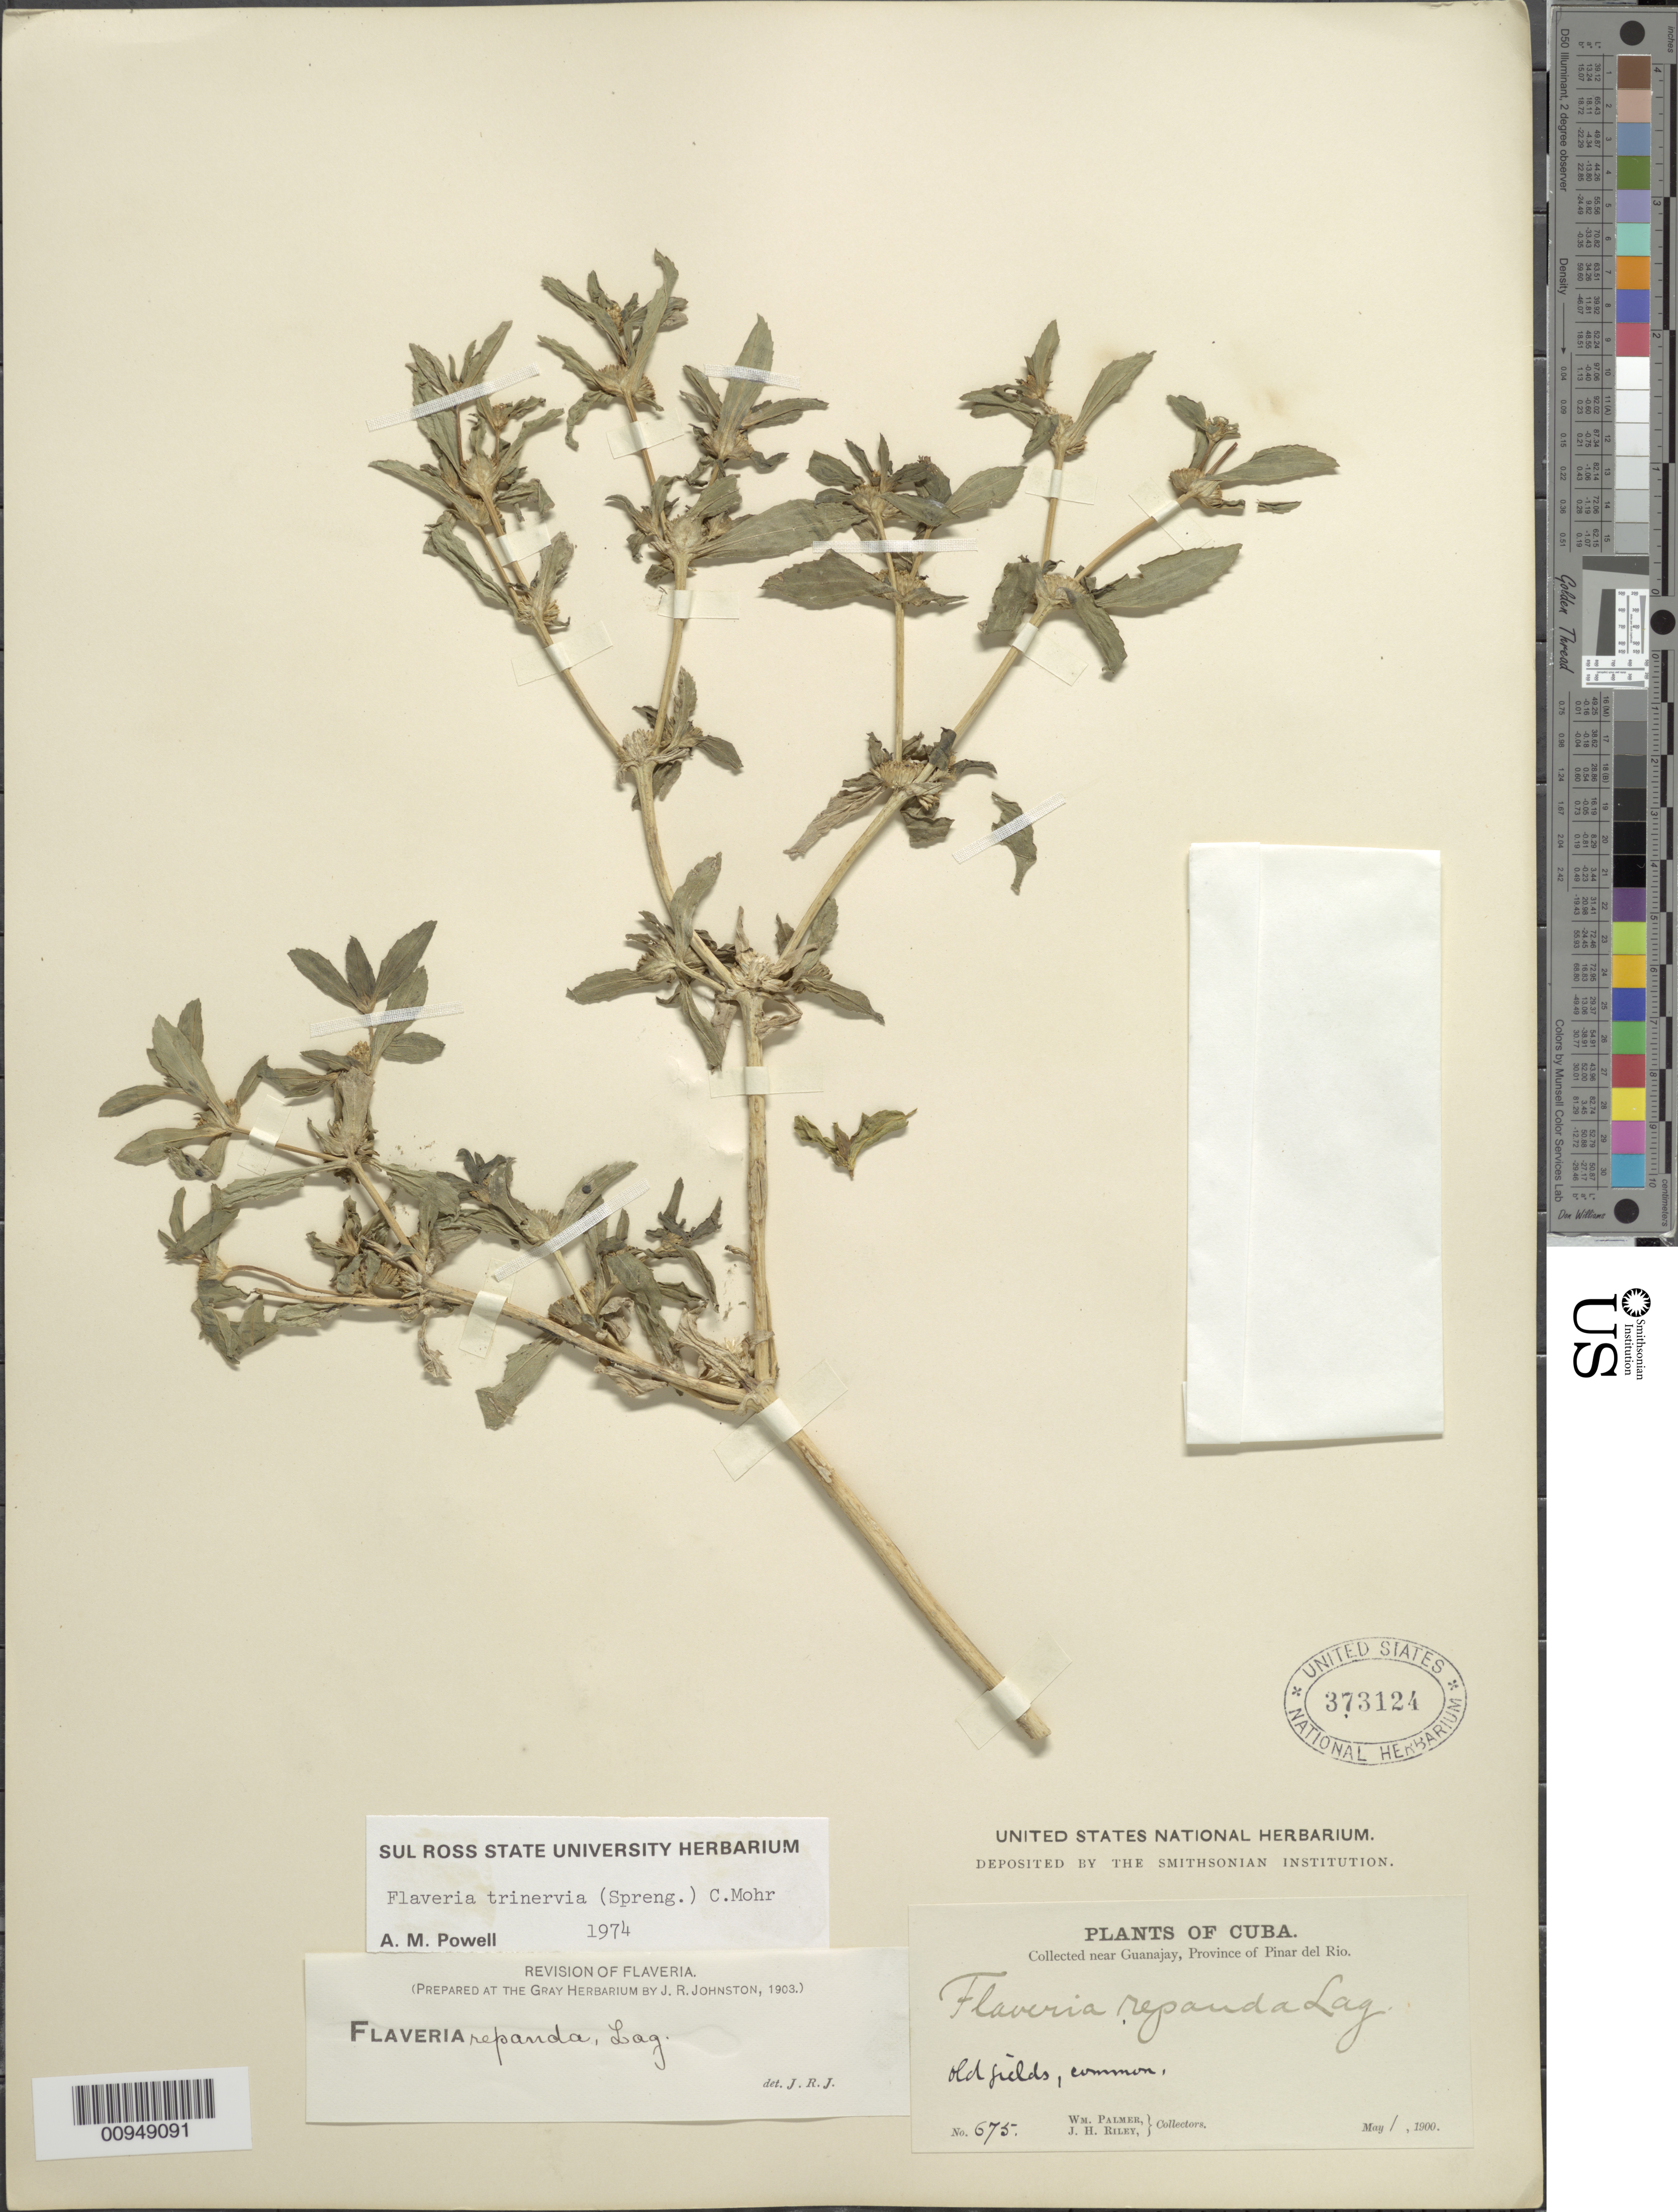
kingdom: Plantae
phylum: Tracheophyta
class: Magnoliopsida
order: Asterales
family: Asteraceae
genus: Flaveria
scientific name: Flaveria trinervia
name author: (Spreng.) C. Mohr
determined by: Powell, A. M.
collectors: W. Palmer & J. H. Riley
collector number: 675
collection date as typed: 01 May 1900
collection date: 1900-05-01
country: Cuba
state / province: Pinar del Rio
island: Cuba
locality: Old fields near Guanajay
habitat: Old fields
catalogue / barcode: US 373124